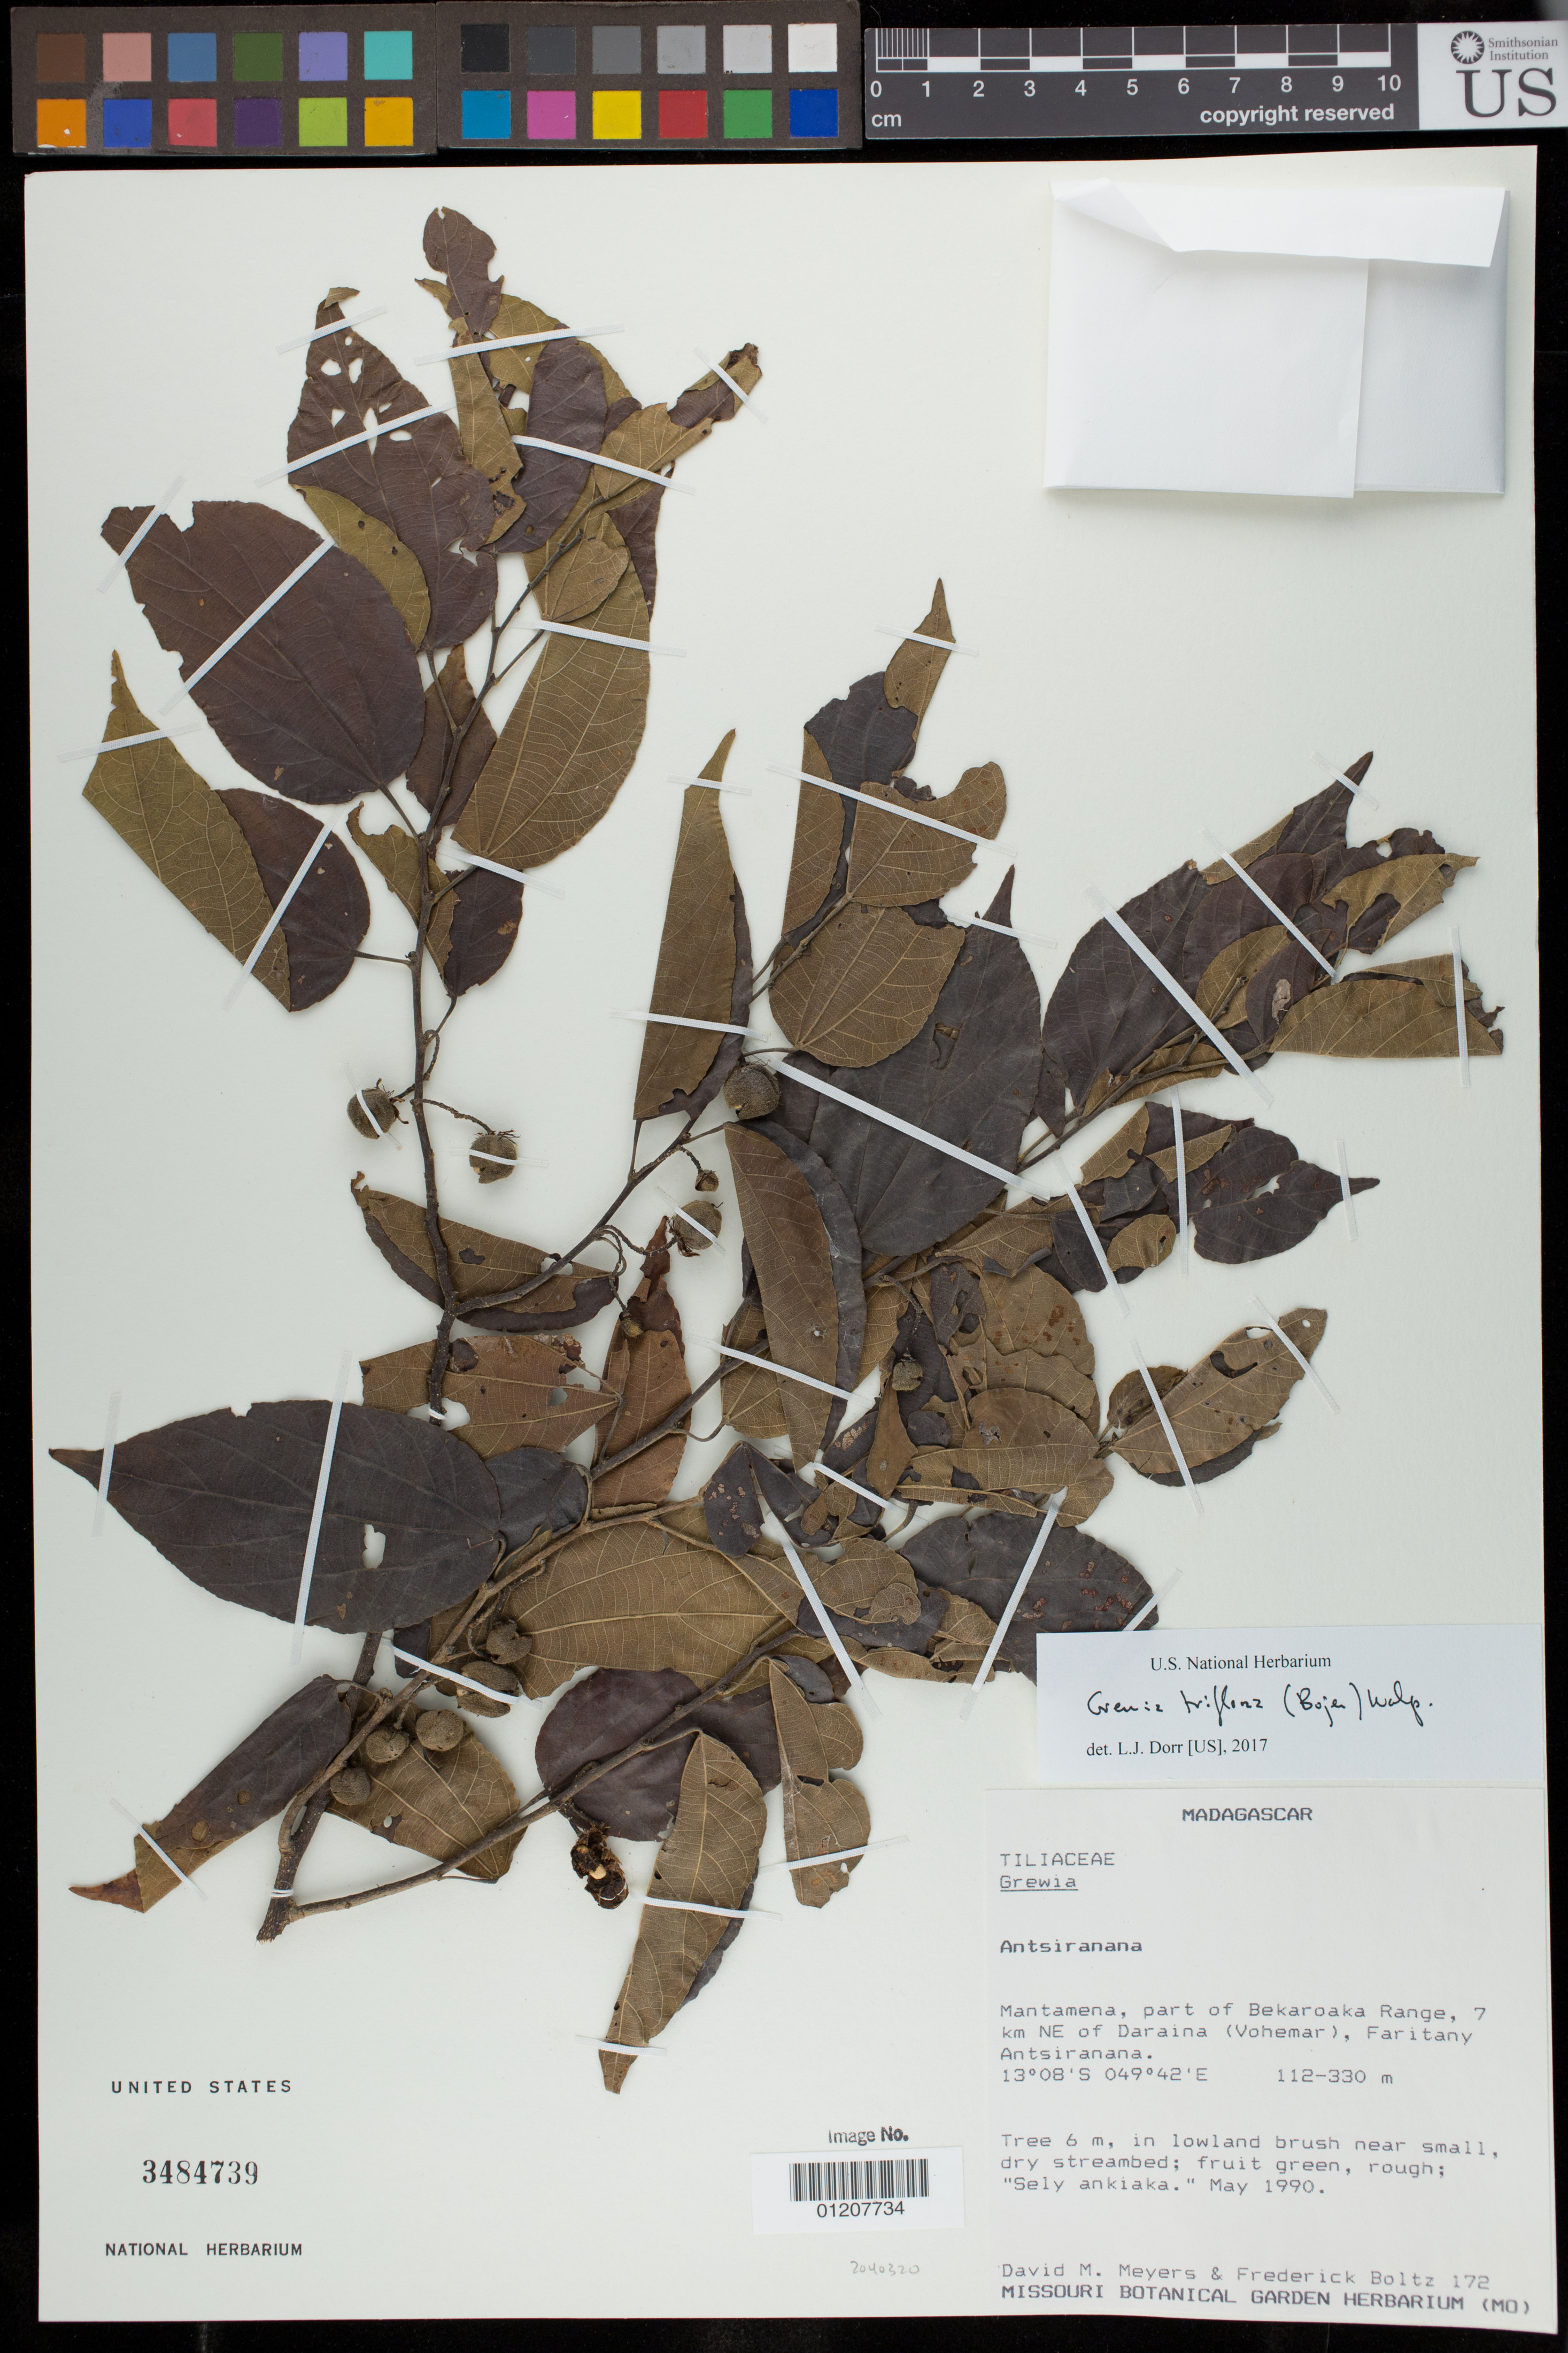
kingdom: Plantae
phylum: Tracheophyta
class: Magnoliopsida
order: Malvales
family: Malvaceae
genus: Grewia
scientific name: Grewia triflora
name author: (Bojer) Walp.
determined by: Dorr, L. J., (BOT), Smithsonian Institution - National Museum of Natural History (UNITED STATES)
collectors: D. M. Meyers & F. Boltz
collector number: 172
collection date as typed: May 1990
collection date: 1990-05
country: Madagascar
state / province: Sava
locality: Antsiranana. Mantamena, part of Bekaroaka Range, 7 km NE of Daraina (Vohemar), Faritany Antsiranana.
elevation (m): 112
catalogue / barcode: US 3484739